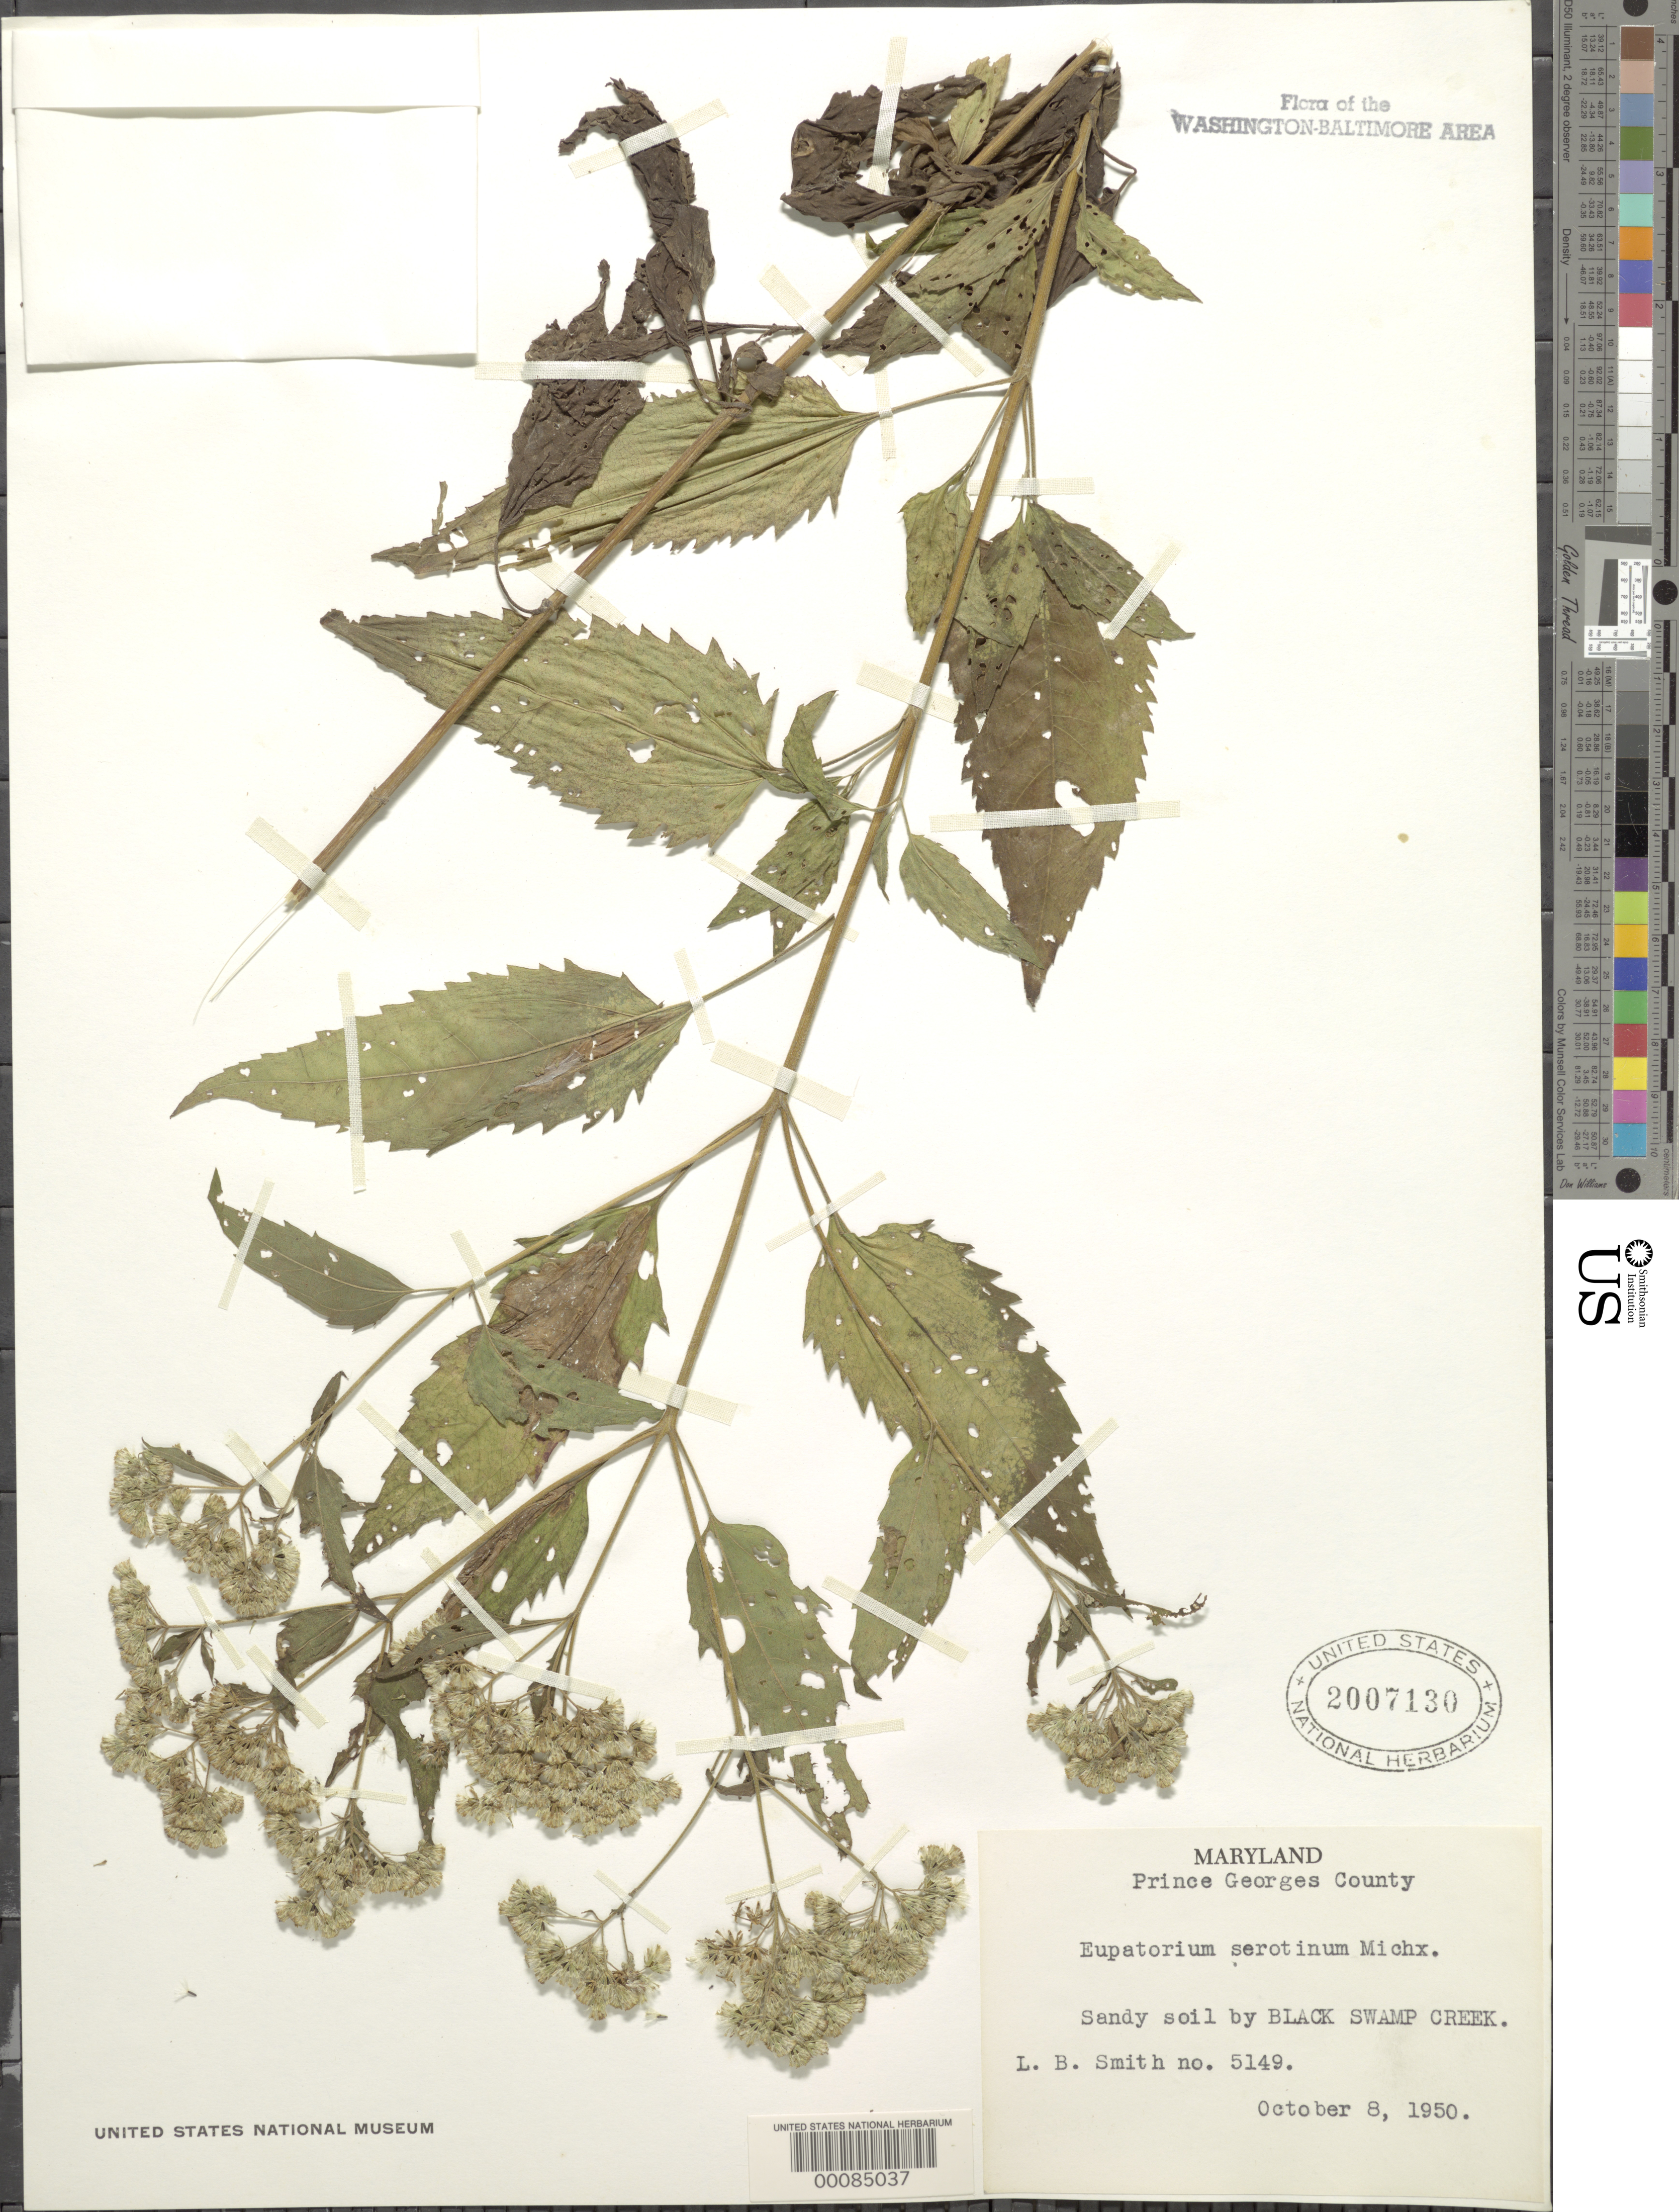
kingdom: Plantae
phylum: Tracheophyta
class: Magnoliopsida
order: Asterales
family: Asteraceae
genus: Eupatorium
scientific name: Eupatorium serotinum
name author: Michx.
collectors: L. Smith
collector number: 5149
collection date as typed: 08 Oct 1950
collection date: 1950-10-08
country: United States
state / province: Maryland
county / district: Prince George's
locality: Black Swamp Creek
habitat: Sandy soil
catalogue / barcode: US 2007130